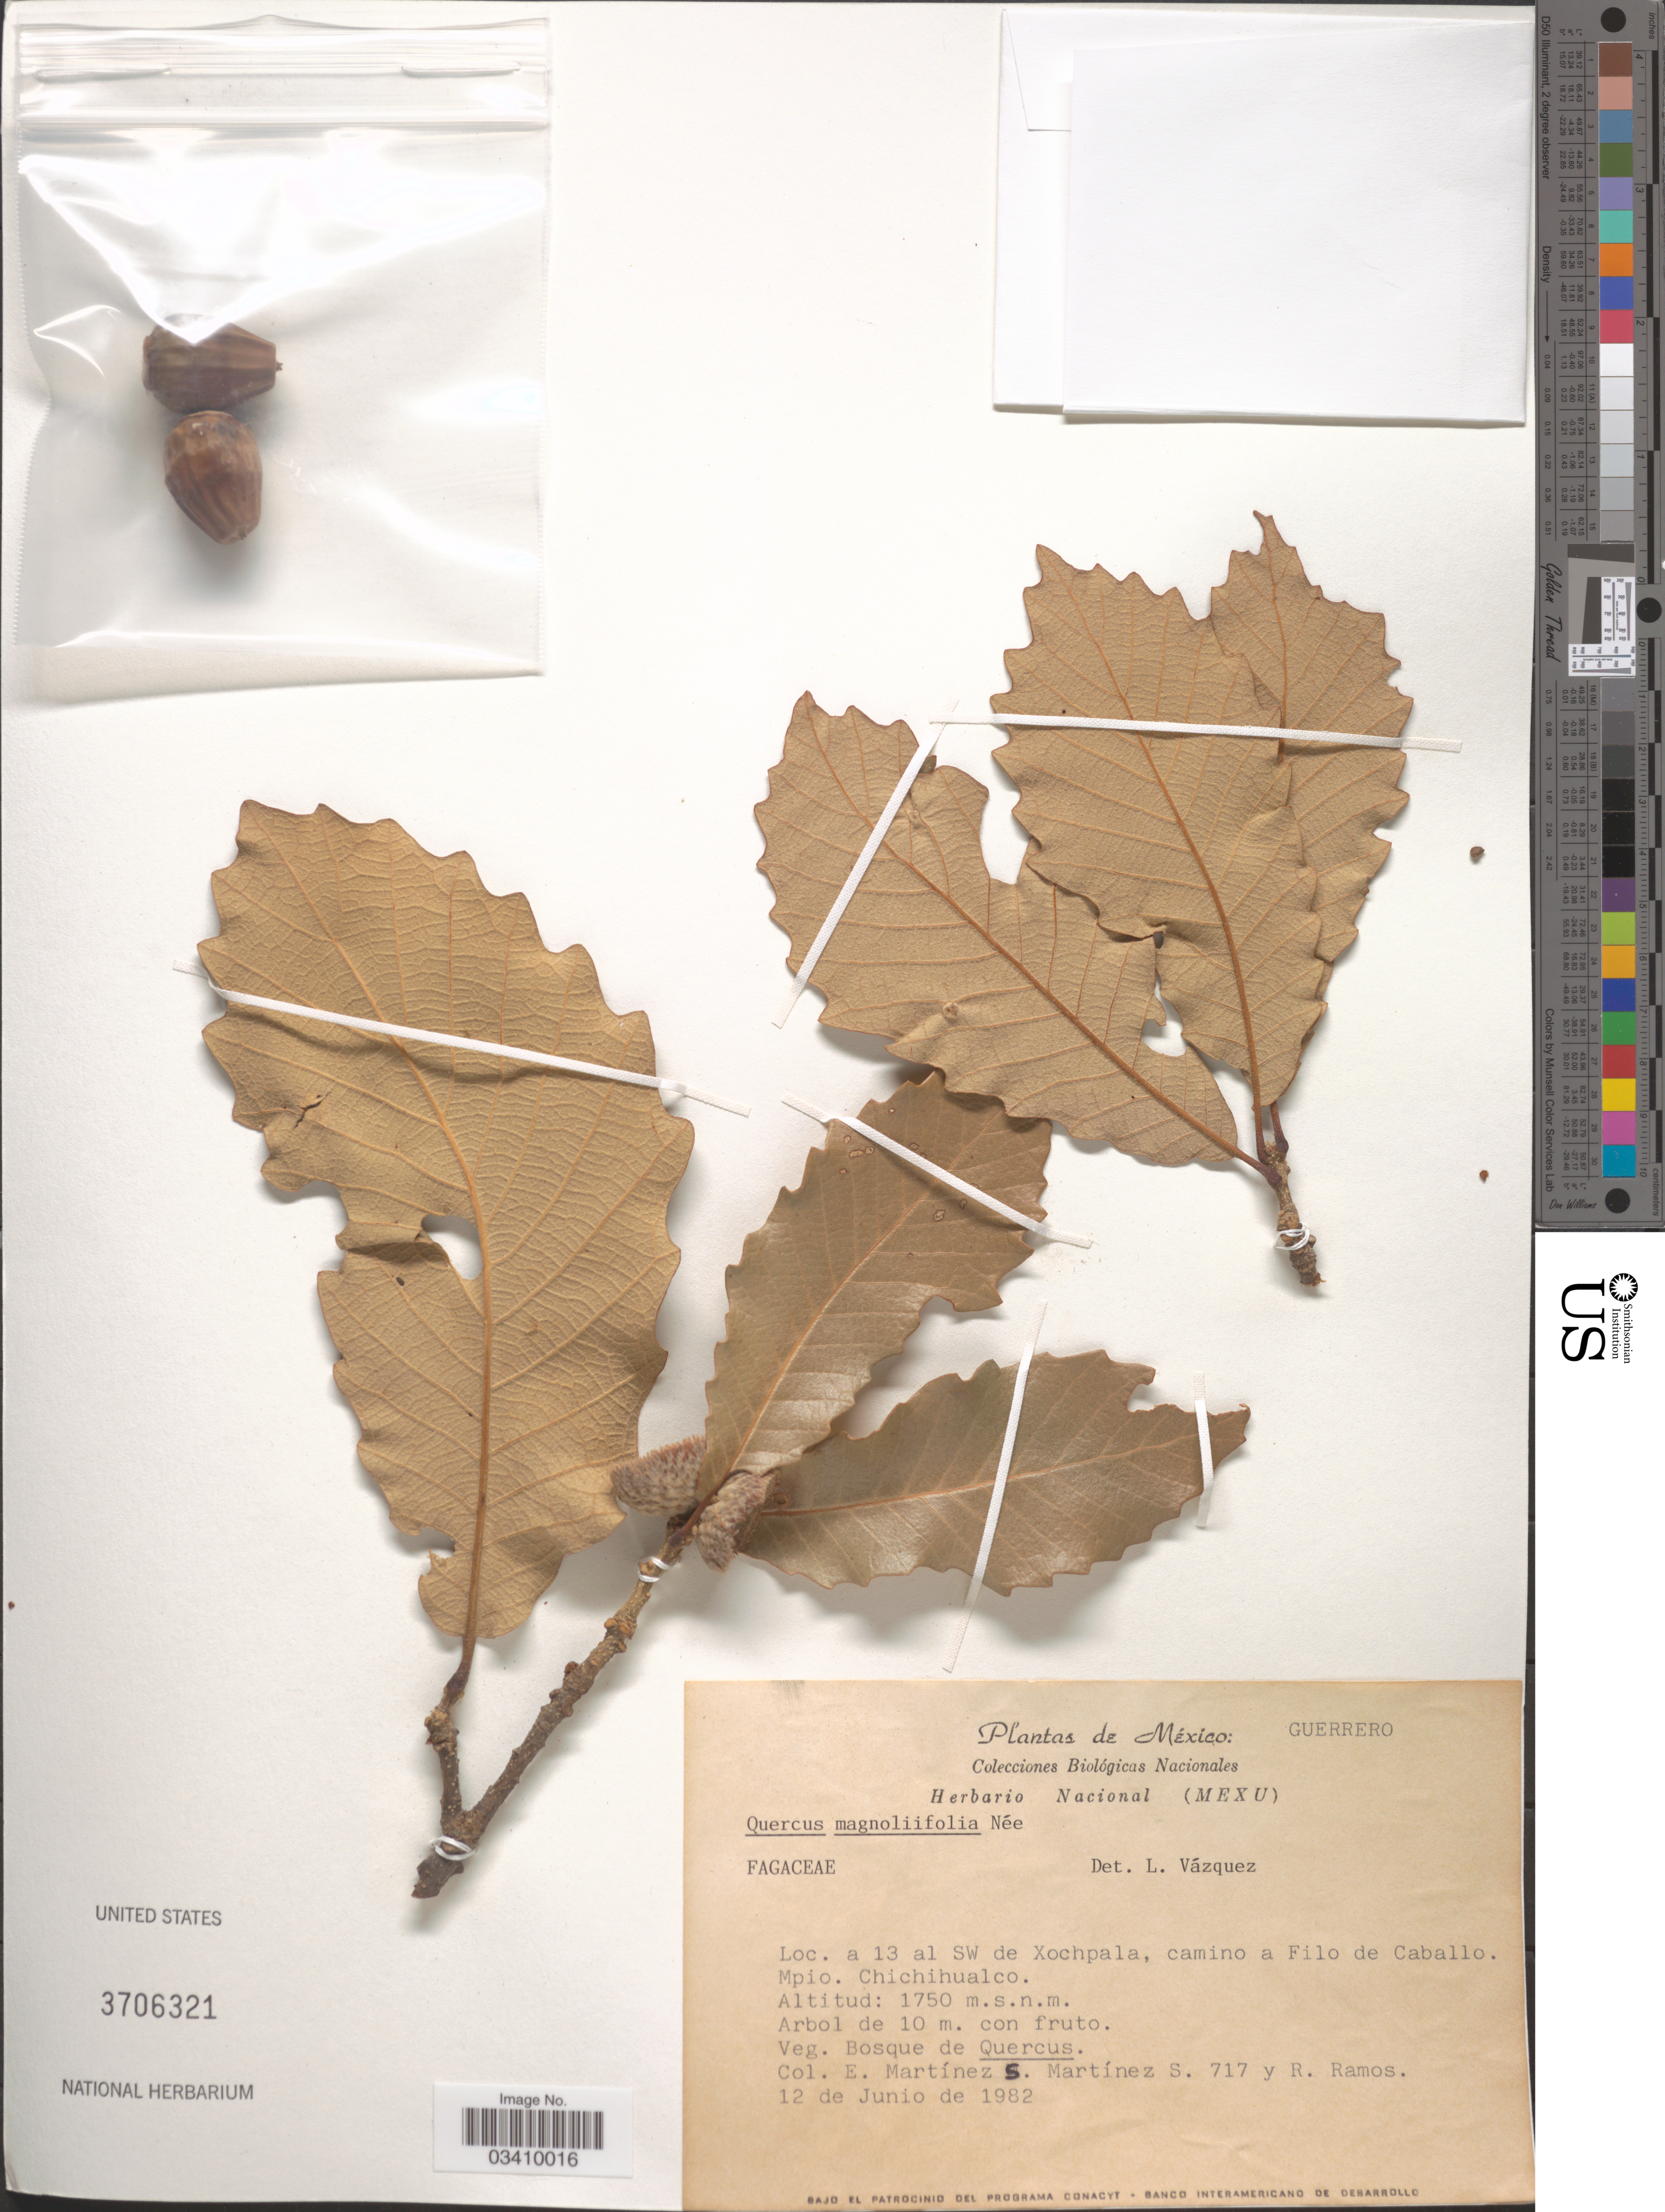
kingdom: Plantae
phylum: Tracheophyta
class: Magnoliopsida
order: Fagales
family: Fagaceae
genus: Quercus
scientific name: Quercus magnoliifolia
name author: Née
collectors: E. M. Martínez S., S. Martinez & R. Ramos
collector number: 717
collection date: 1982-06-12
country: Mexico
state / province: Guerrero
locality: A 13 al SW de Xochpala, camino a Filo de Caballo. Mpio. Chichihualco.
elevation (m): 1750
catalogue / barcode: US 3706321